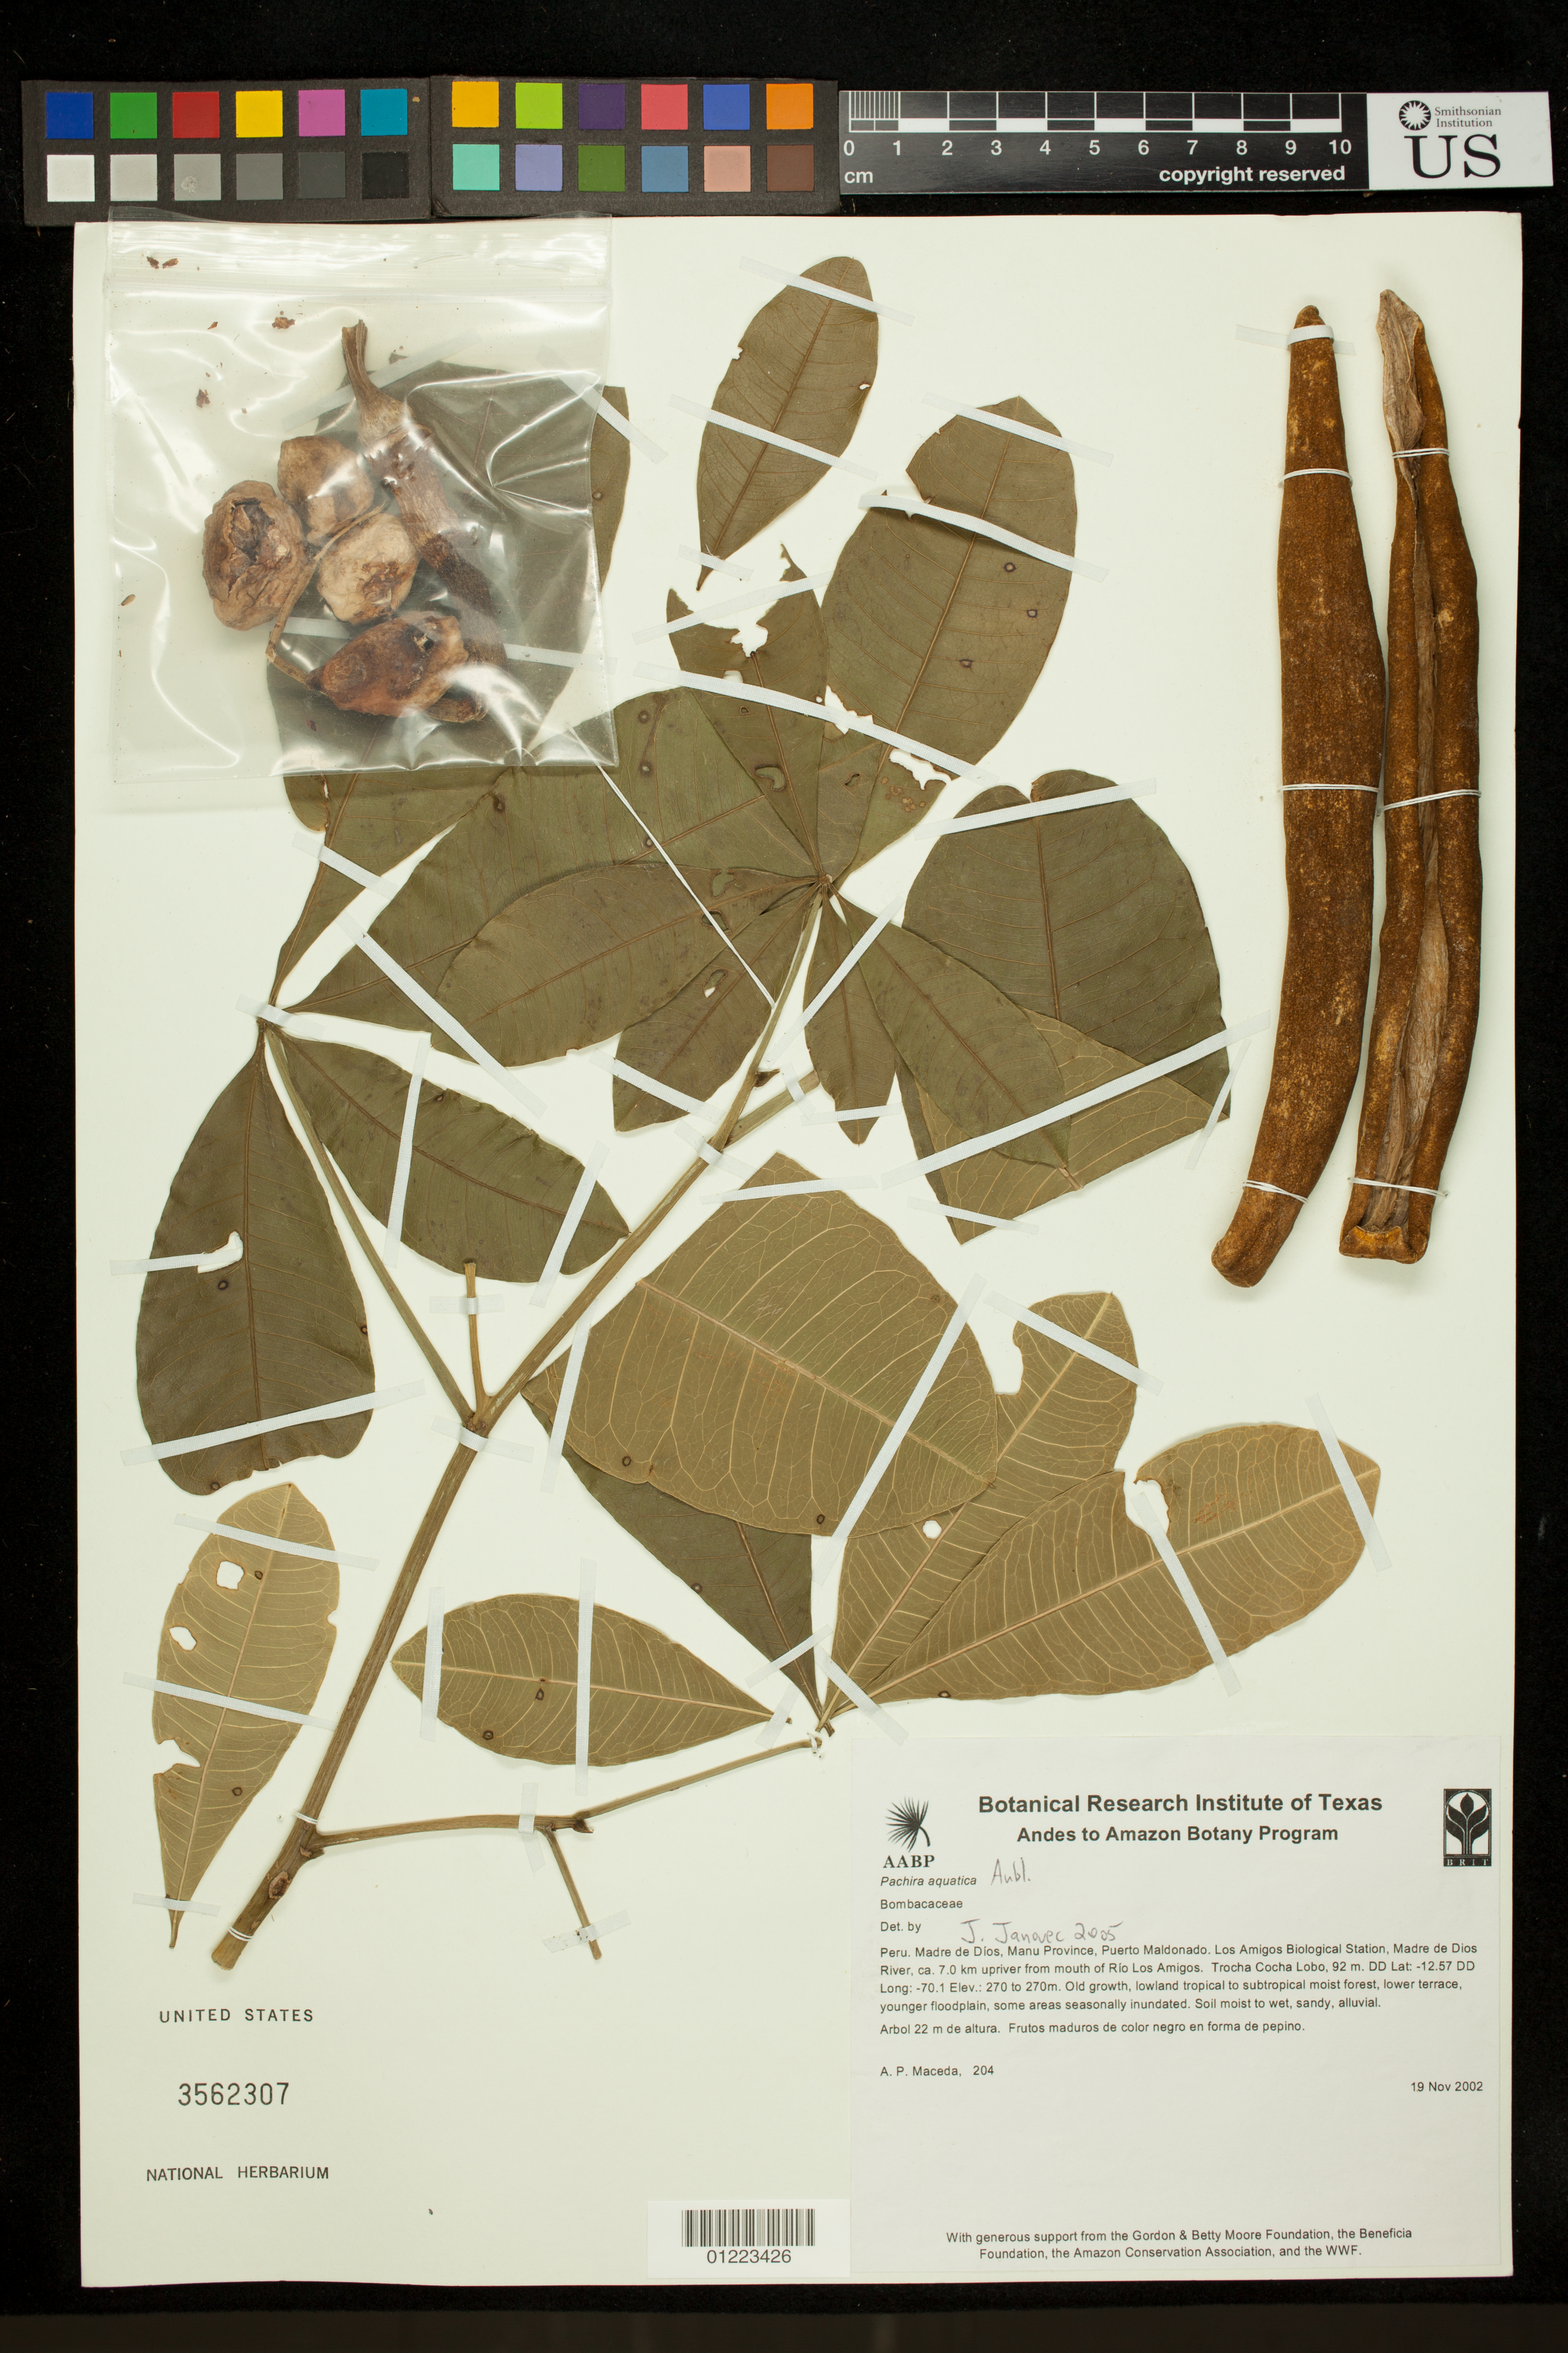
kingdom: Plantae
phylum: Tracheophyta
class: Magnoliopsida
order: Malvales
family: Malvaceae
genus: Pachira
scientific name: Pachira aquatica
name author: Aubl.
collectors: A. Maceda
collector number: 204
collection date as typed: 11/19/2002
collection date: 2002-11-19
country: Peru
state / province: Madre de Dios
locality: Madre de Dios, Manu Province, Puerto Maldonado. Los Amigos Biological Station, Madre De Dios River, ca. 7.0 km upriver from mouth of Río Los Amigos. Trocha Cocha Lobo, 92 m.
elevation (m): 270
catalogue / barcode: US 3562307